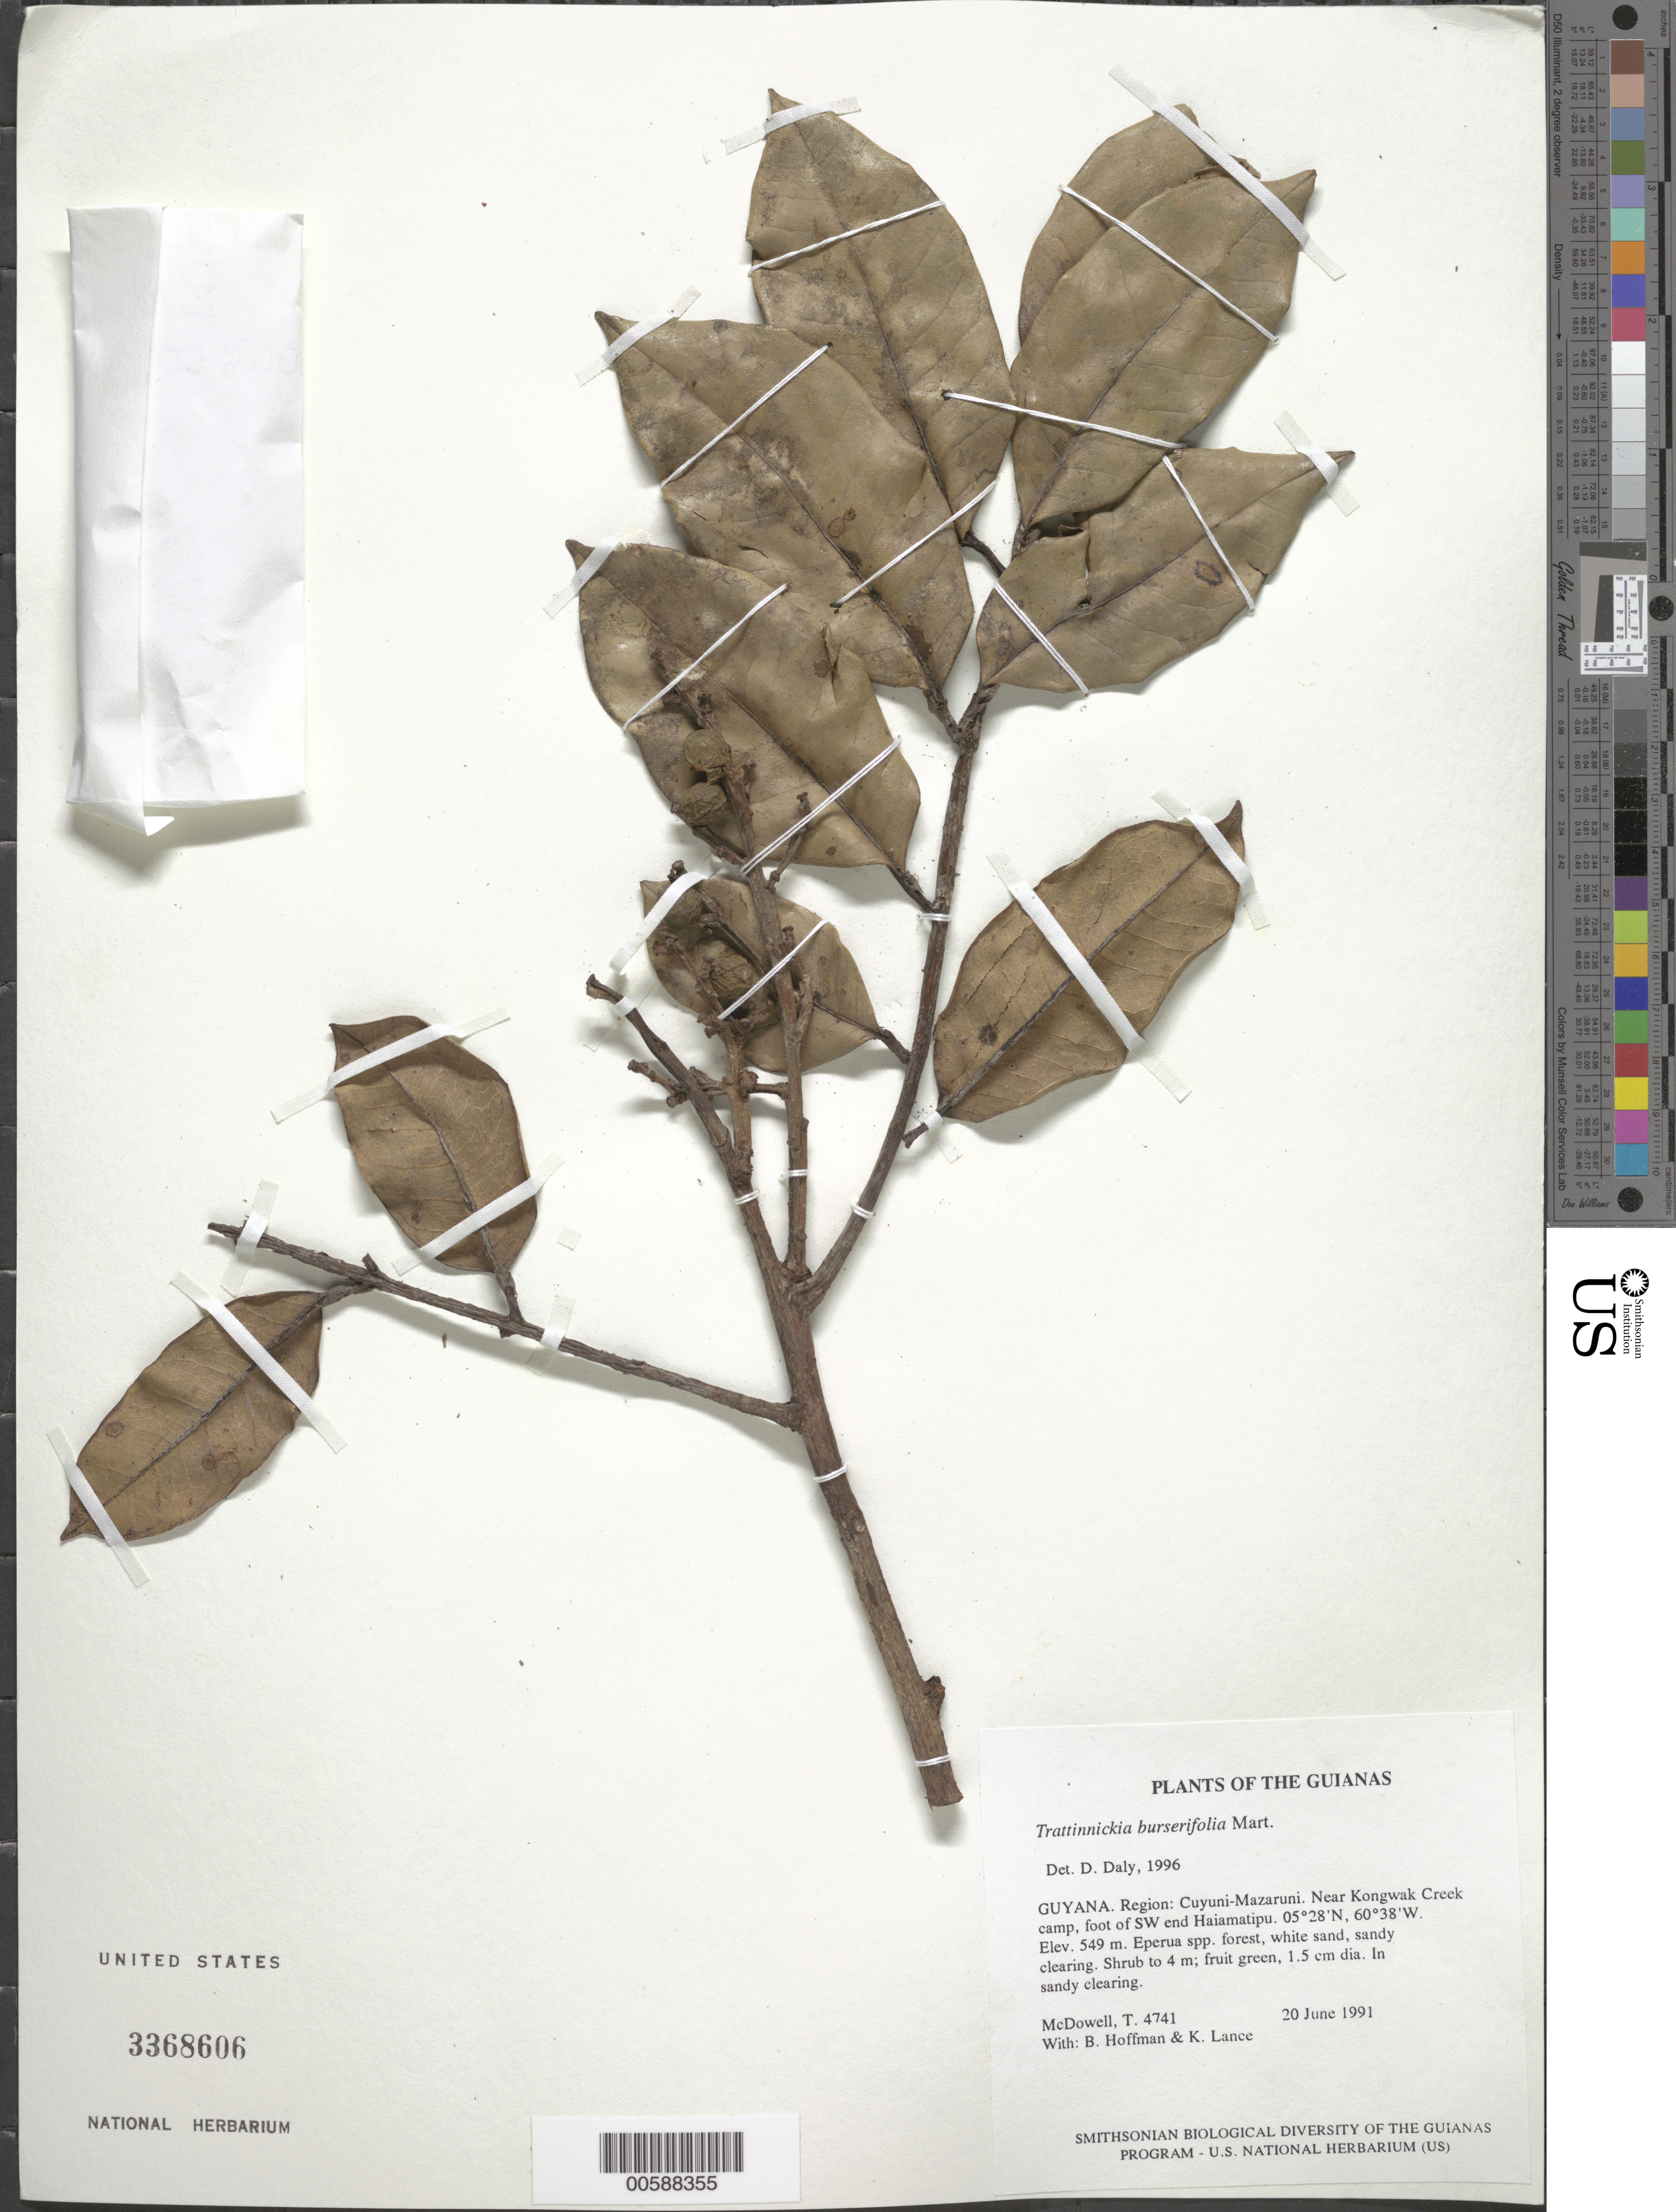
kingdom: Plantae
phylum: Tracheophyta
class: Magnoliopsida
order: Sapindales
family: Burseraceae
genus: Trattinnickia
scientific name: Trattinnickia burserifolia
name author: Mart.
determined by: Daly, D. C.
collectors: T. McDowell, B. Hoffman & K. Lance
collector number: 4741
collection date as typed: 20 June 1991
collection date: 1991-06-20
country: Guyana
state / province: Cuyuni-Mazaruni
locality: Near Kongwak Creek camp, foot of SW end Haiamatipu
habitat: Eperua spp. forest, white sand, sandy clearing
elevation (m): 550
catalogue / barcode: US 3368606